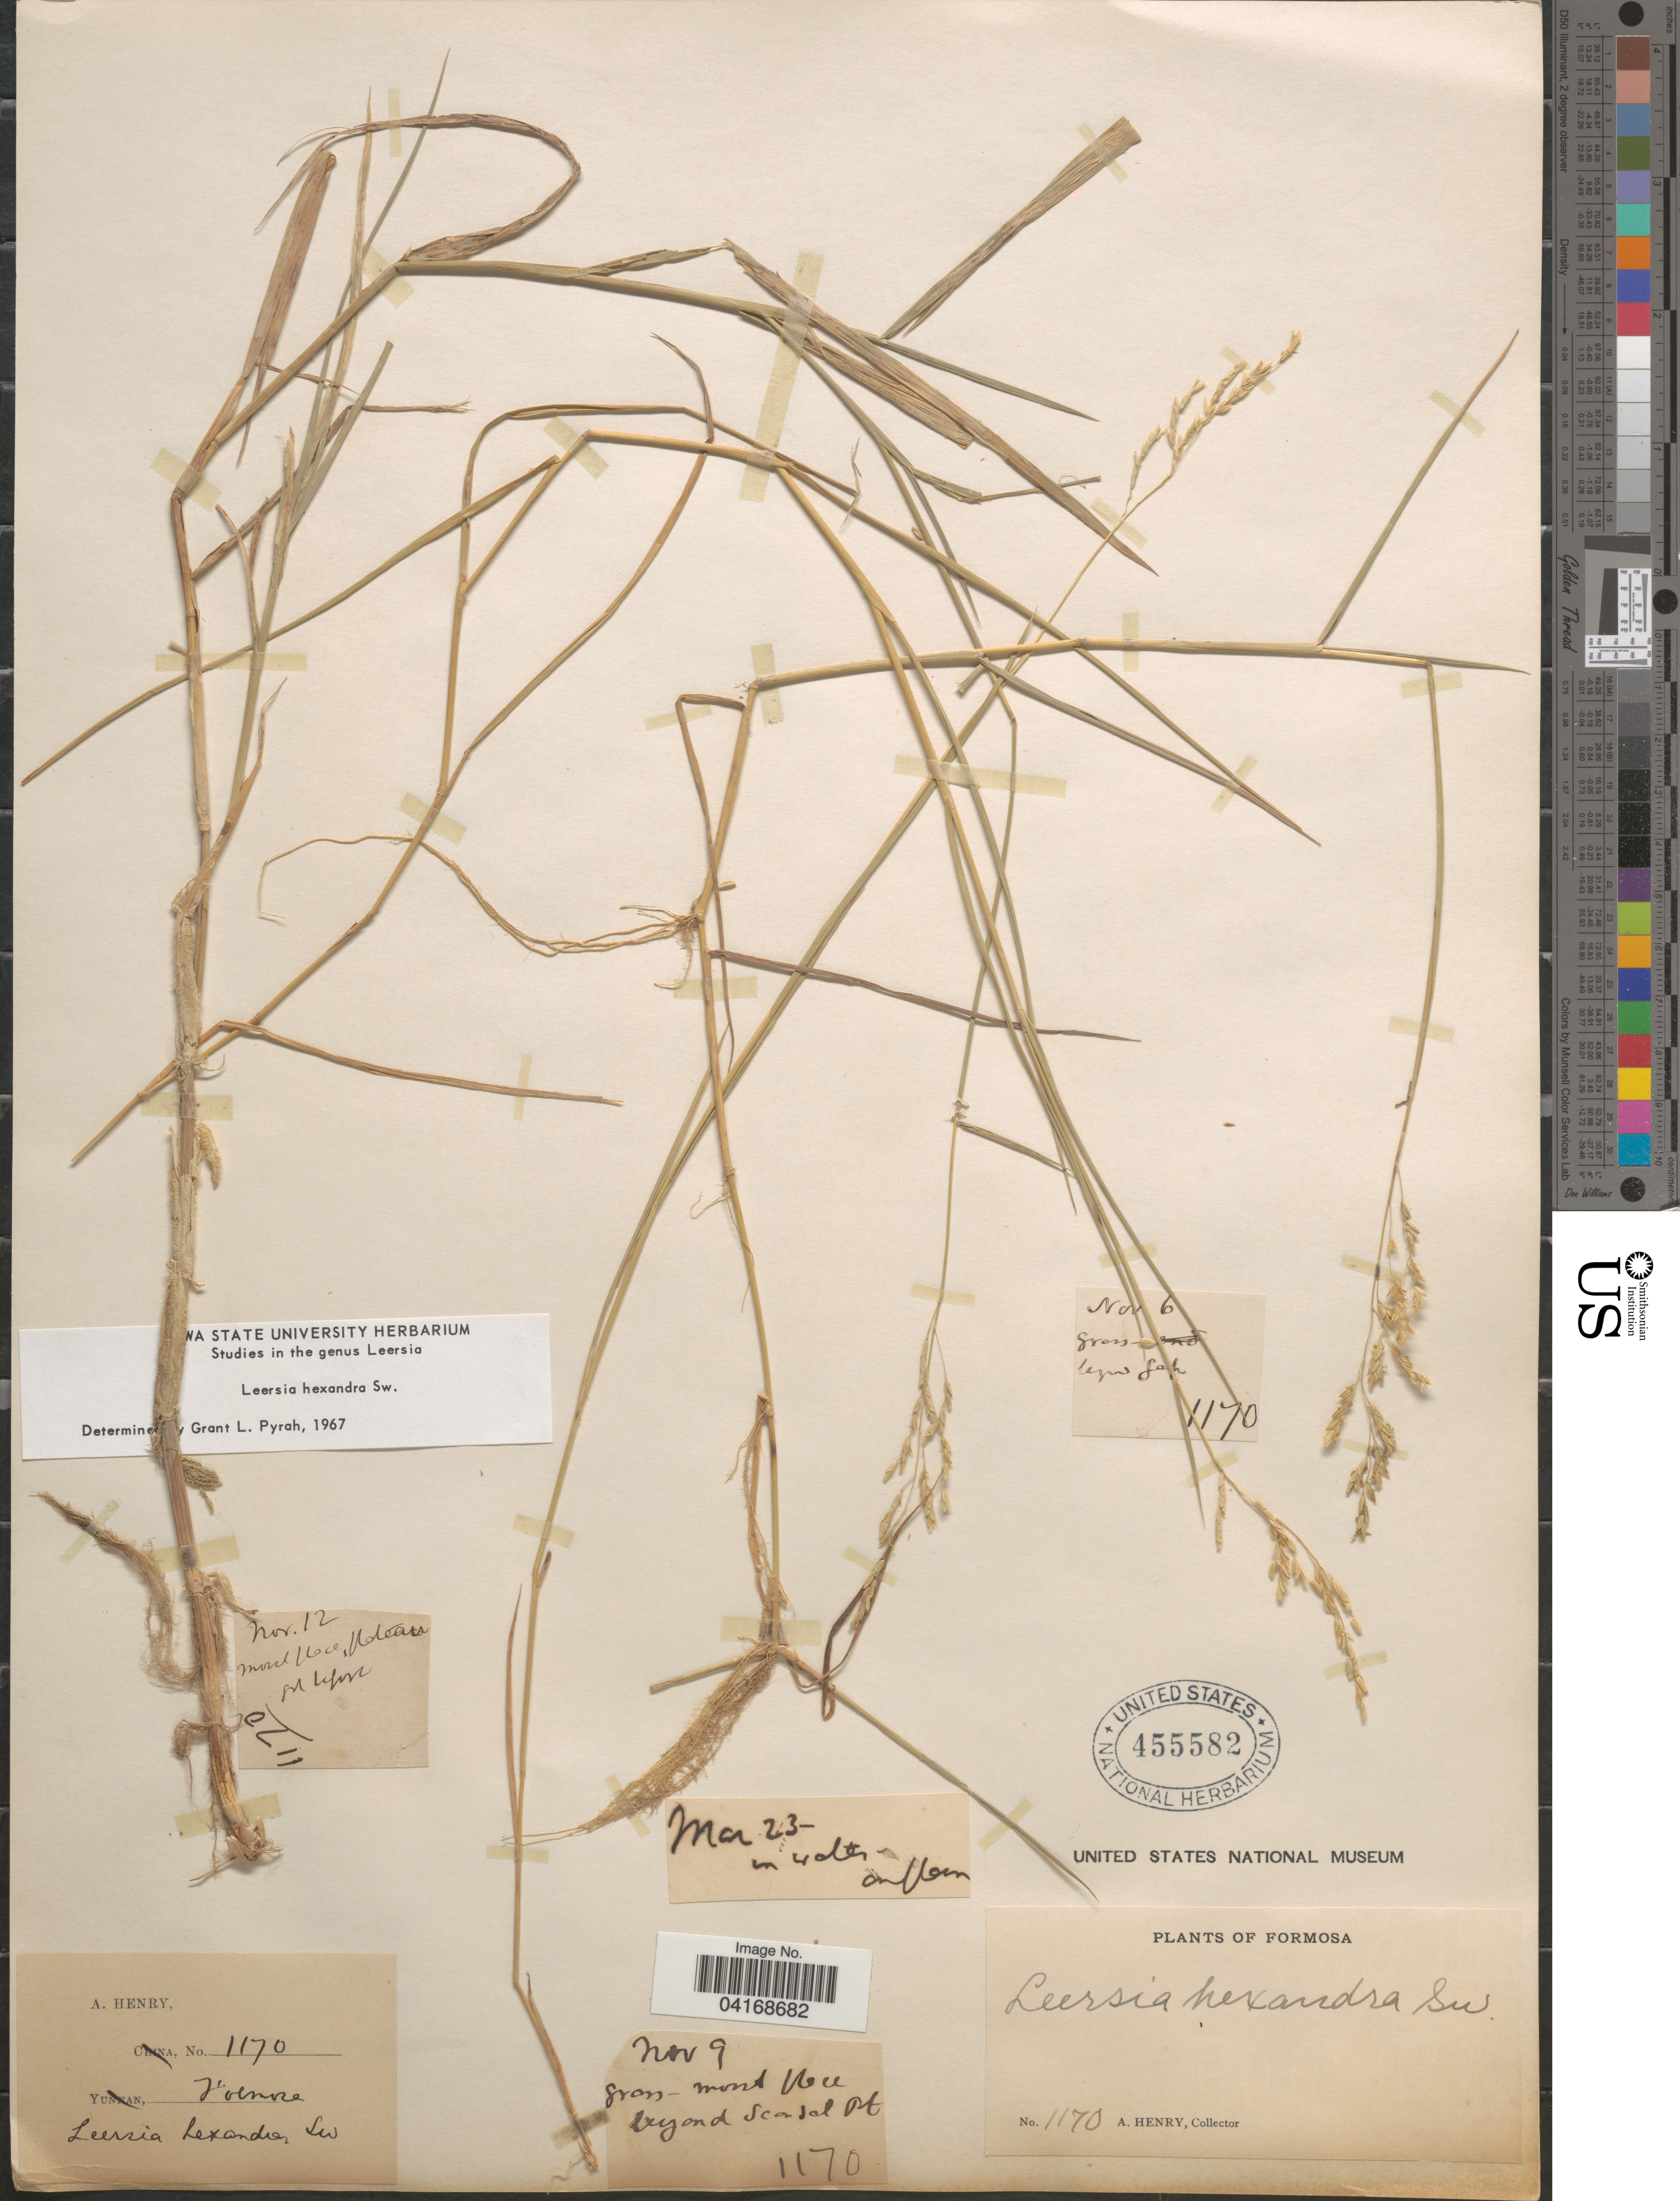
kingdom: Plantae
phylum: Tracheophyta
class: Liliopsida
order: Poales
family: Poaceae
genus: Leersia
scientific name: Leersia hexandra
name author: Sw.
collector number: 1170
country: Taiwan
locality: Grass beyond Gap. Plants of Formosa.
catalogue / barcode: US 455582